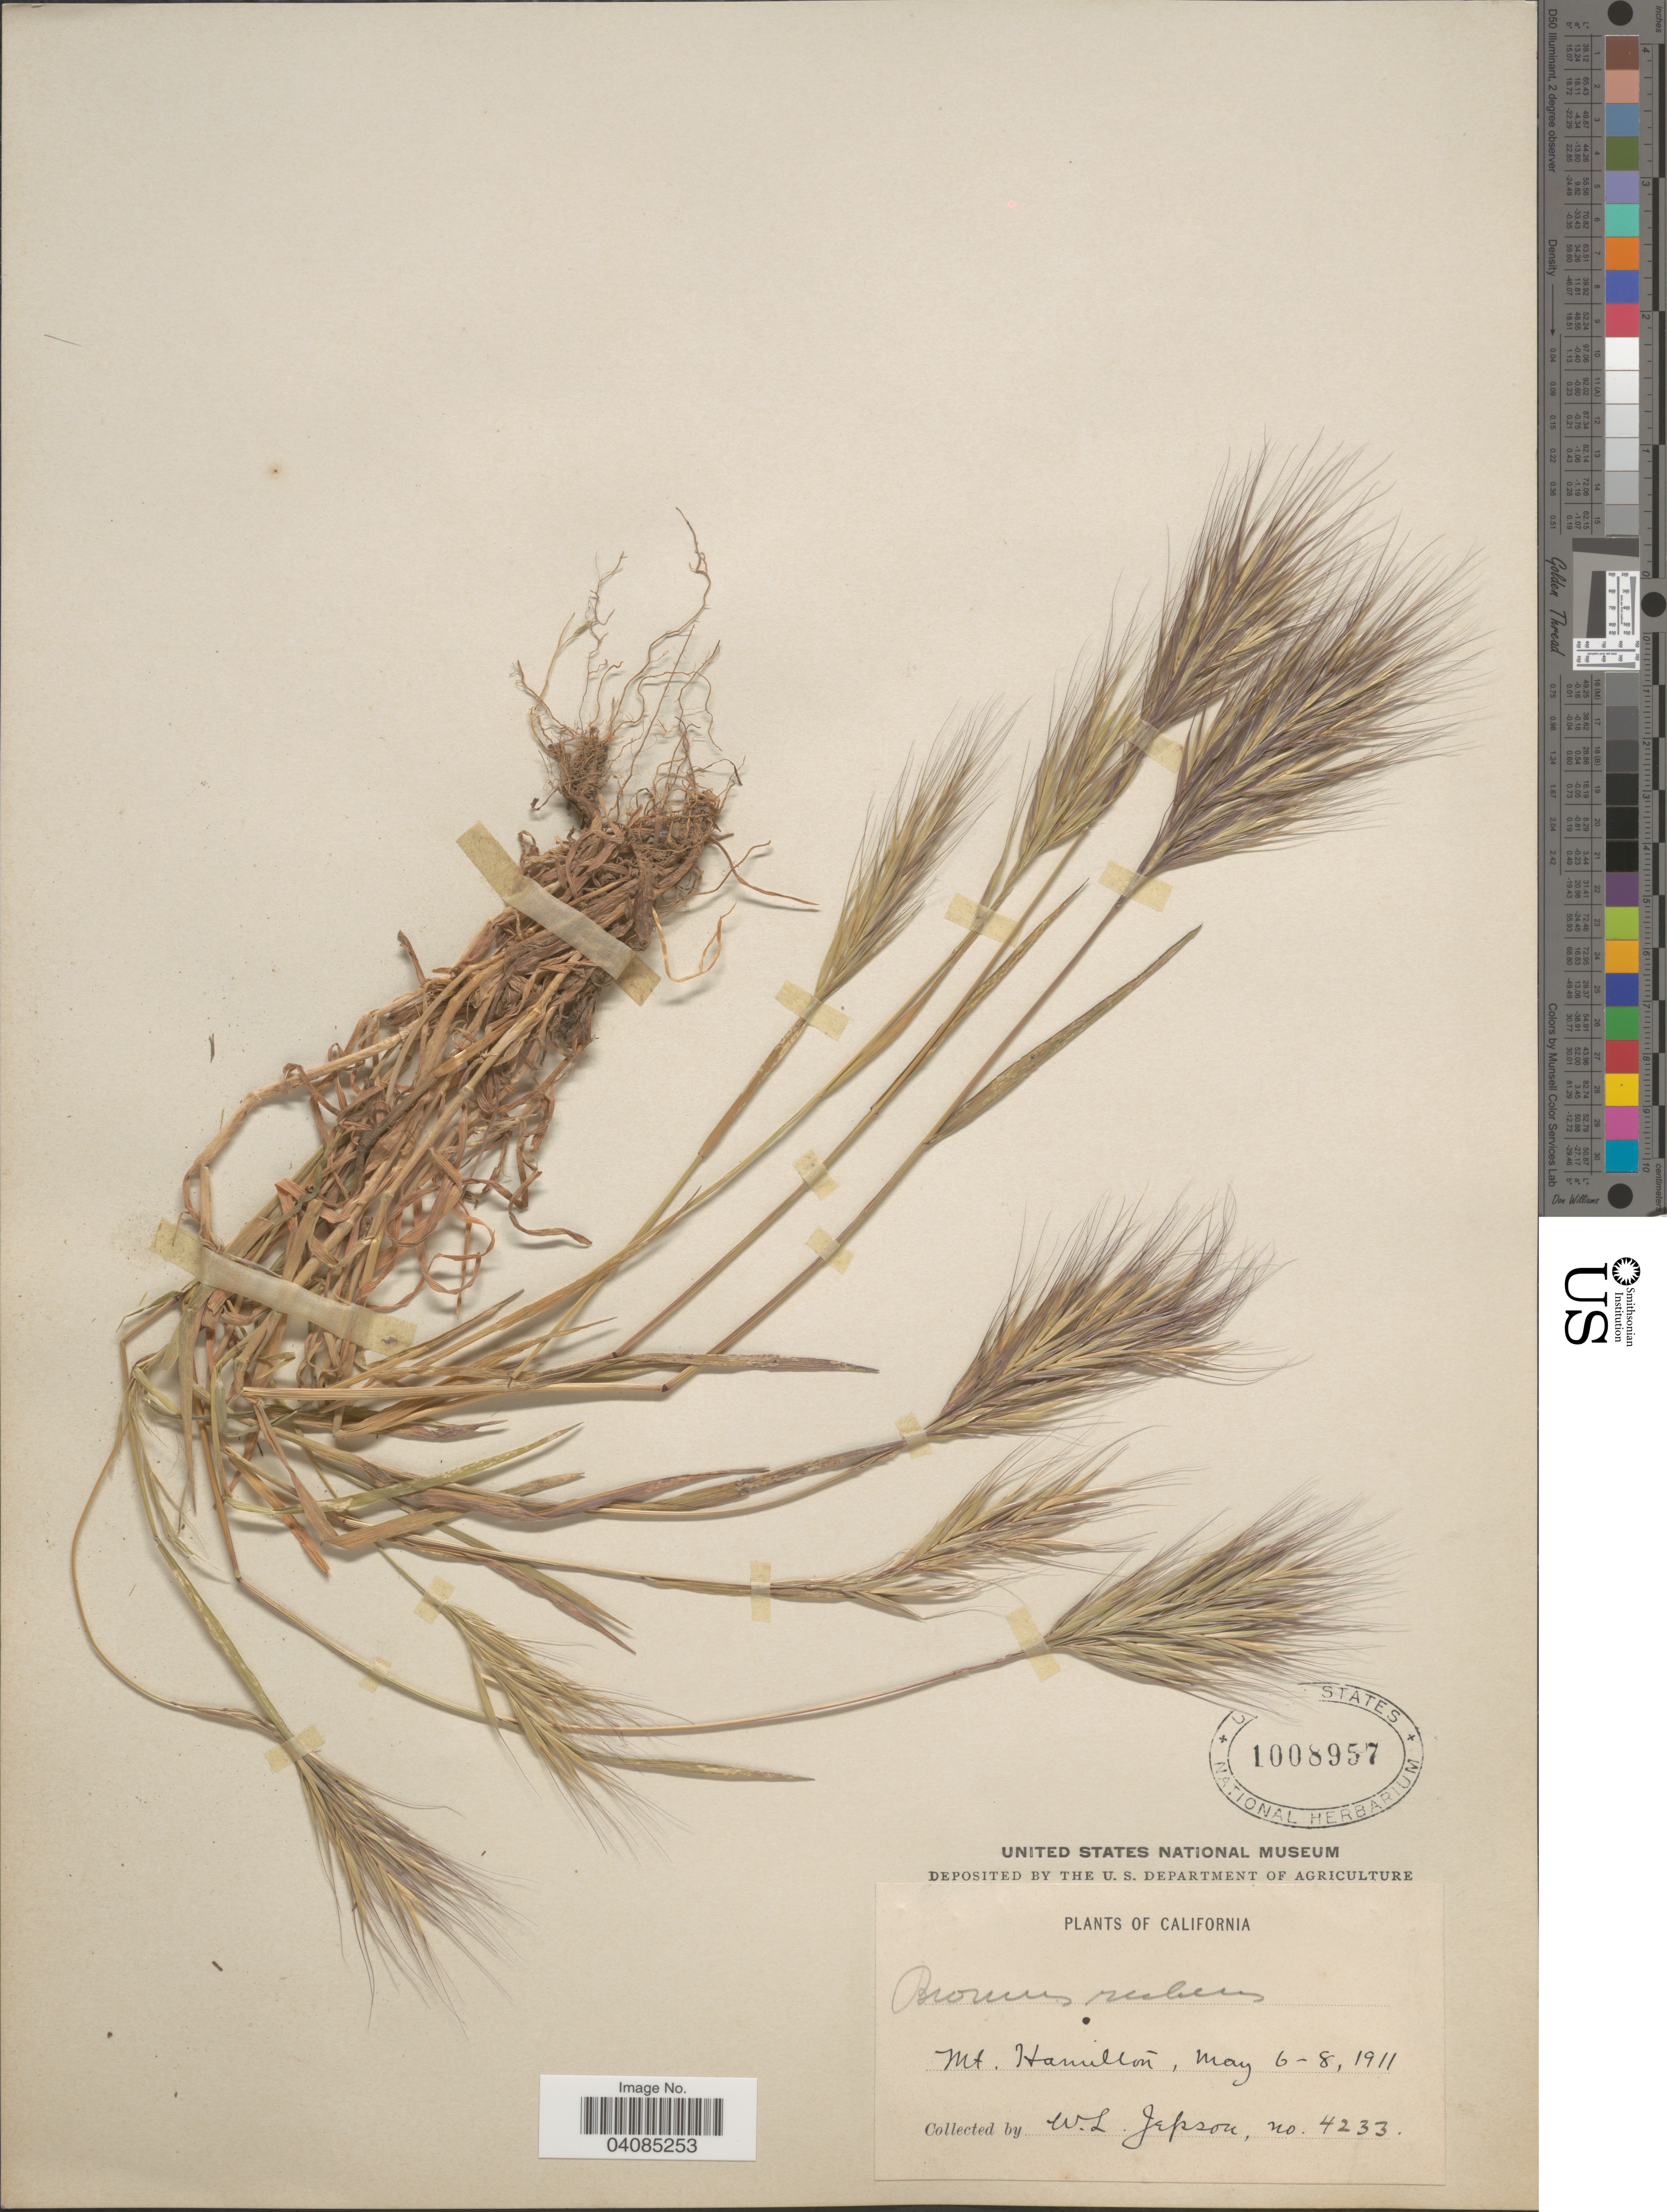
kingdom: Plantae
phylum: Tracheophyta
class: Liliopsida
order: Poales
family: Poaceae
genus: Bromus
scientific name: Bromus rubens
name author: L.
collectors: W. L. Jepson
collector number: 4233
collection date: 1911-05-06/1911-05-08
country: United States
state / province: California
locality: Mt. Hamilton.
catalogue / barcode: US 1008957